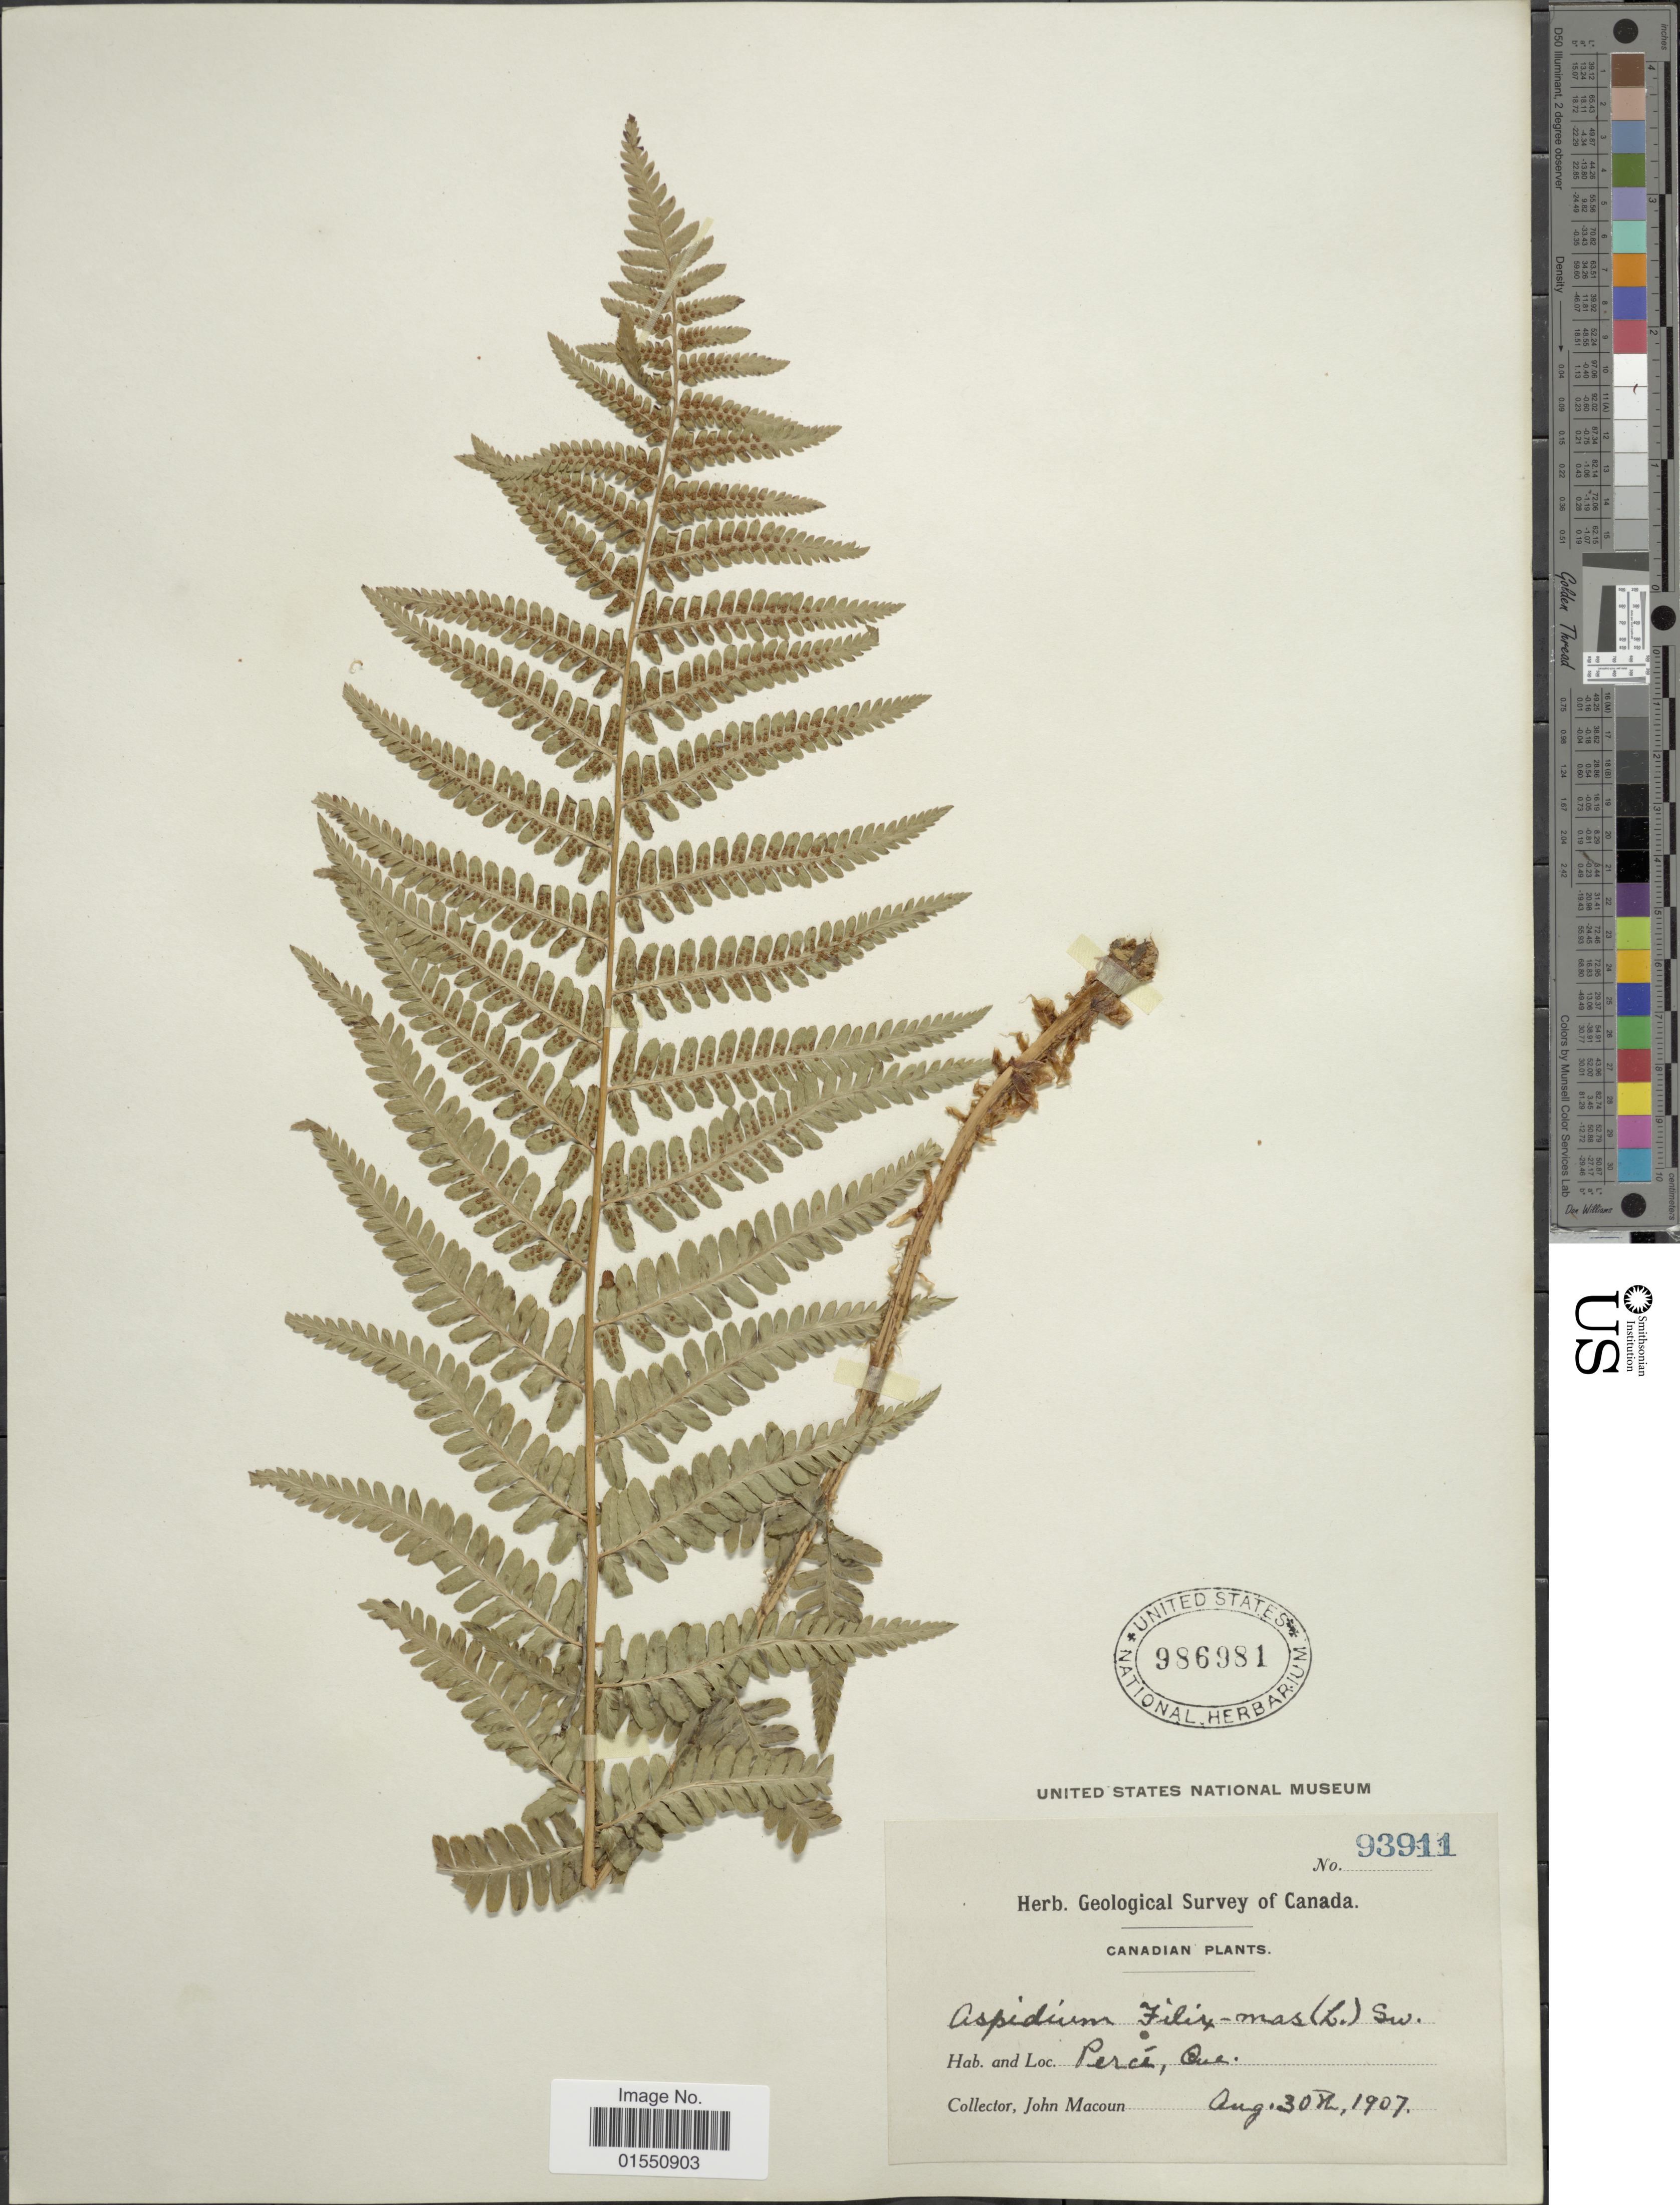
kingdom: Plantae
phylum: Tracheophyta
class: Polypodiopsida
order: Polypodiales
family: Dryopteridaceae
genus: Dryopteris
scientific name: Dryopteris filix-mas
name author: (L.) Schott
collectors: J. Macoun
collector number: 93911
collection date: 1907-08-30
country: Canada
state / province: Quebec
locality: Percé, Que.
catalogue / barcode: US 986981